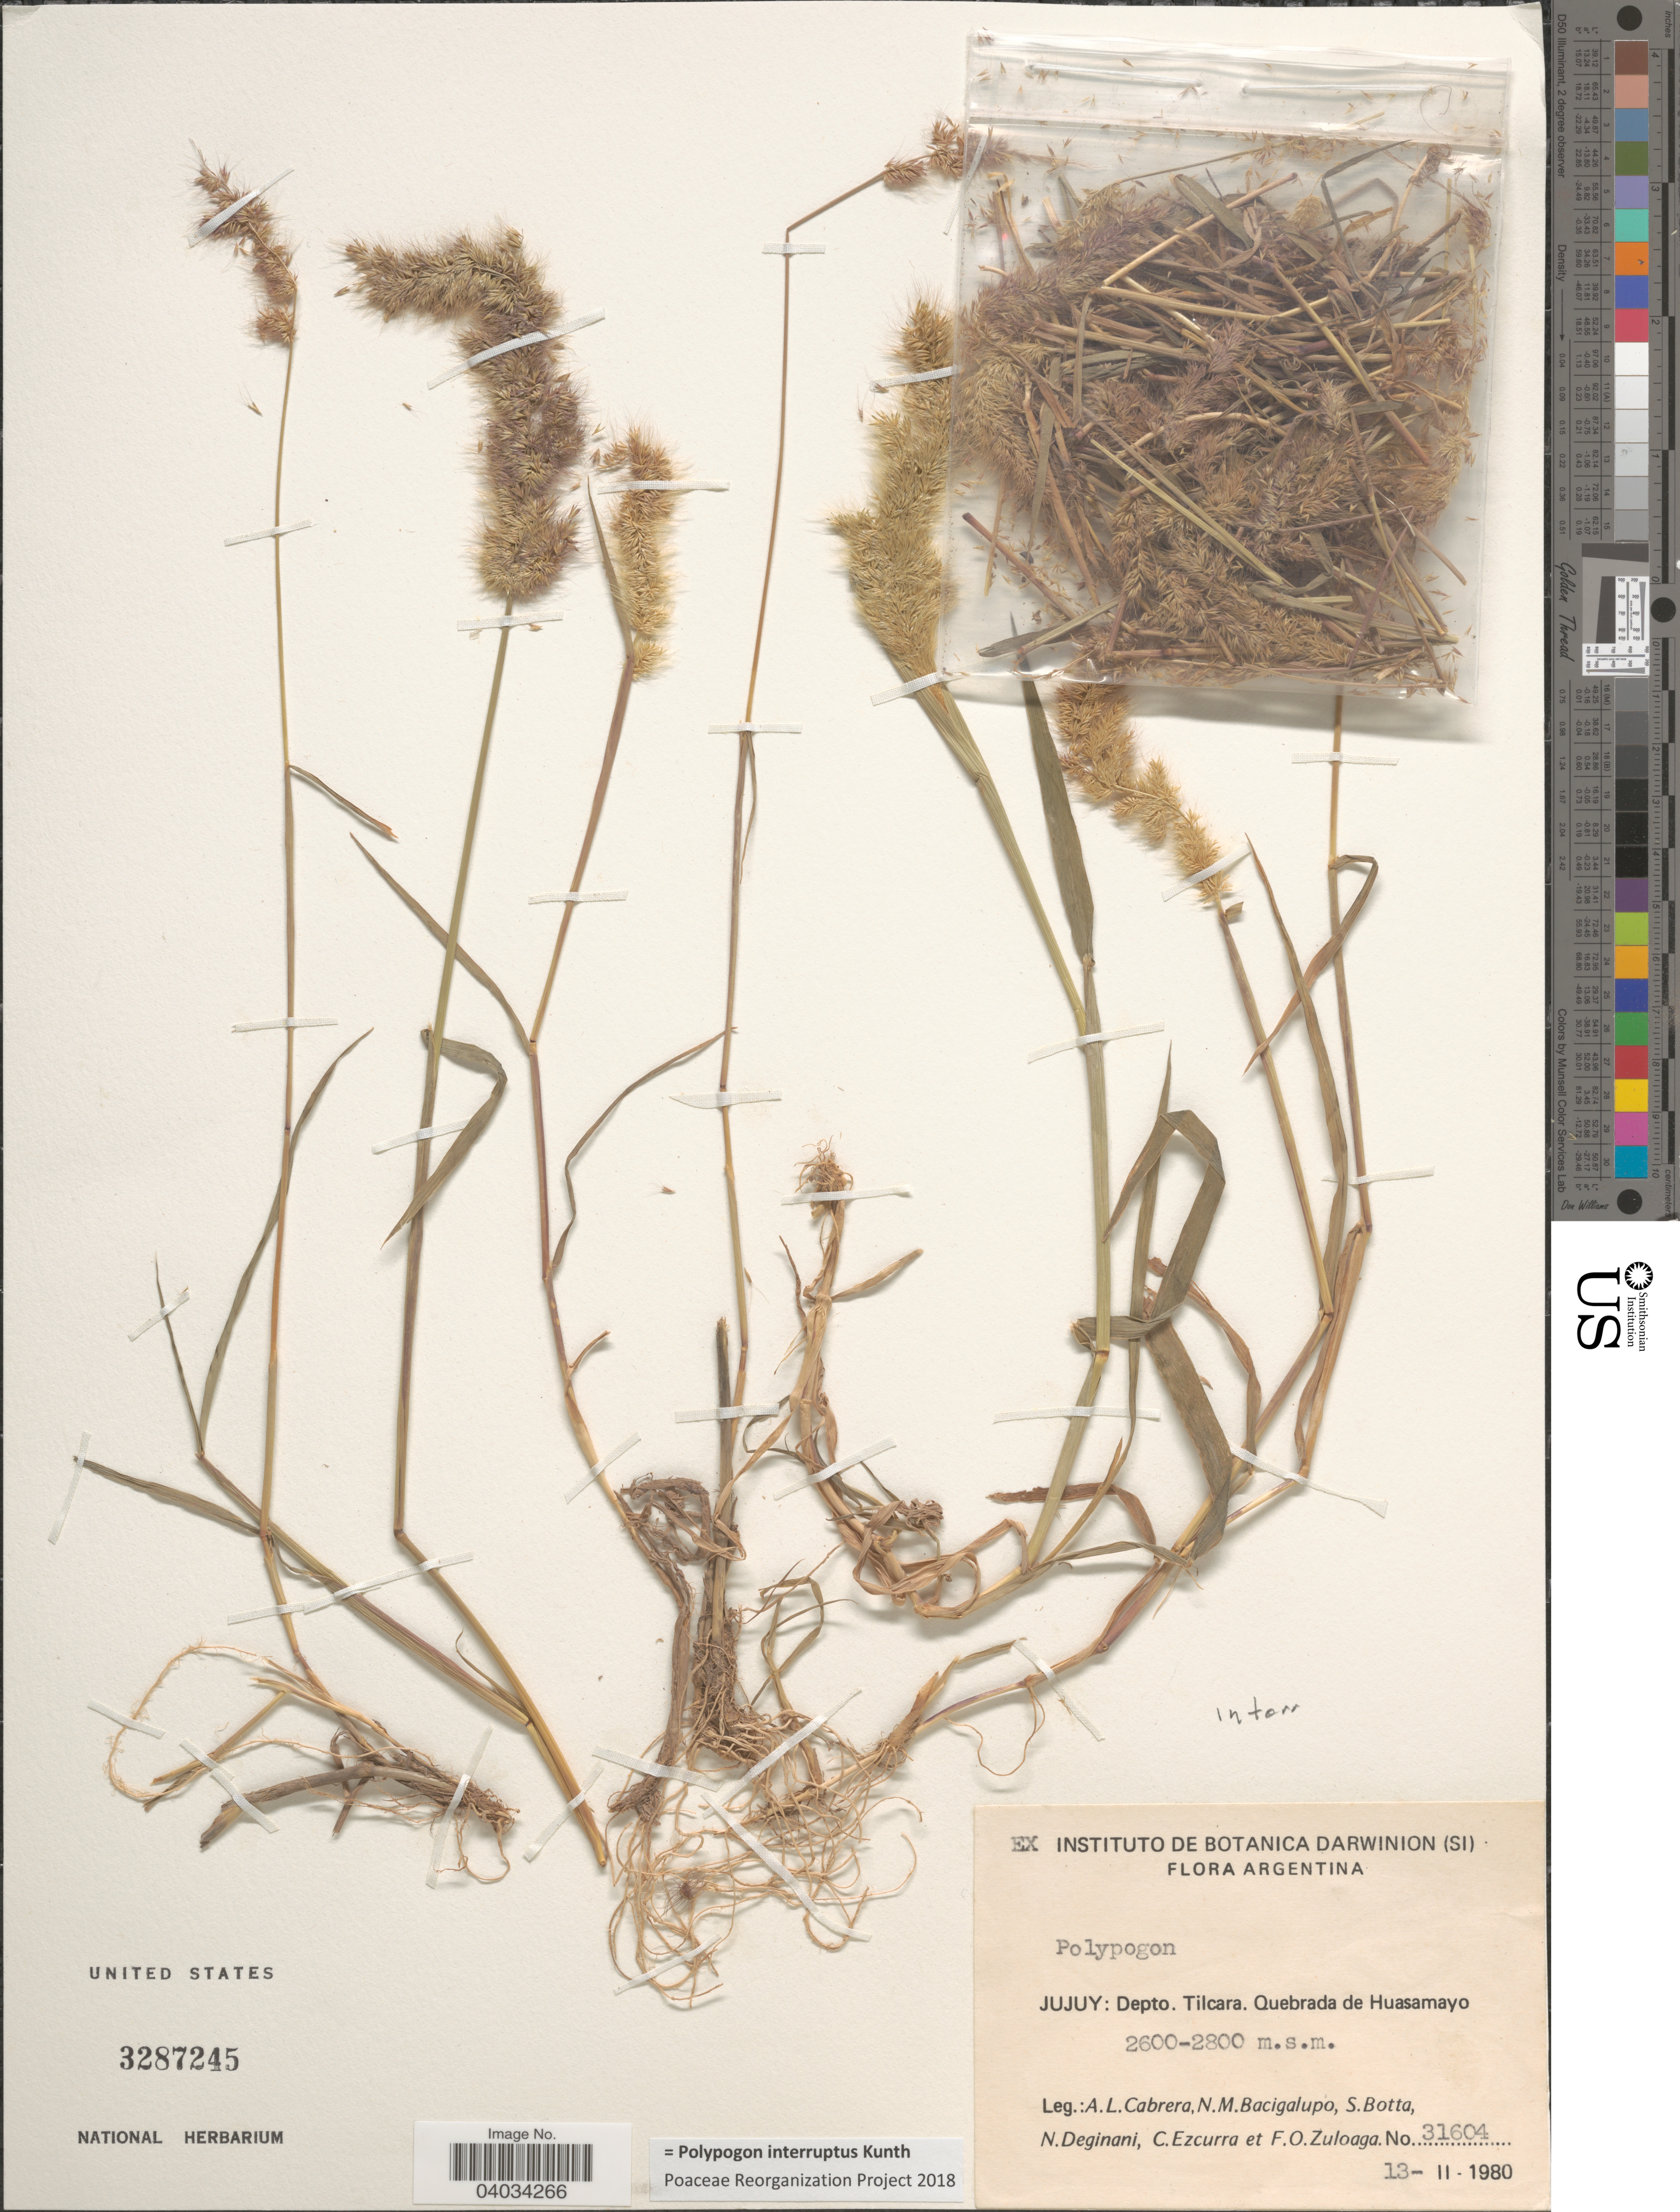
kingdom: Plantae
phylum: Tracheophyta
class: Liliopsida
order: Poales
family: Poaceae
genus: Polypogon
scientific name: Polypogon interruptus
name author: Kunth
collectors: A. L. Cabrera, N. M. Bacigalupo, S. Botta, N. Deginani & et al.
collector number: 31604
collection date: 1980-02-13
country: Argentina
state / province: Jujuy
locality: Depto. Tilcara. Quebrada de Huasamayo.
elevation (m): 2600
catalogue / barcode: US 3287245